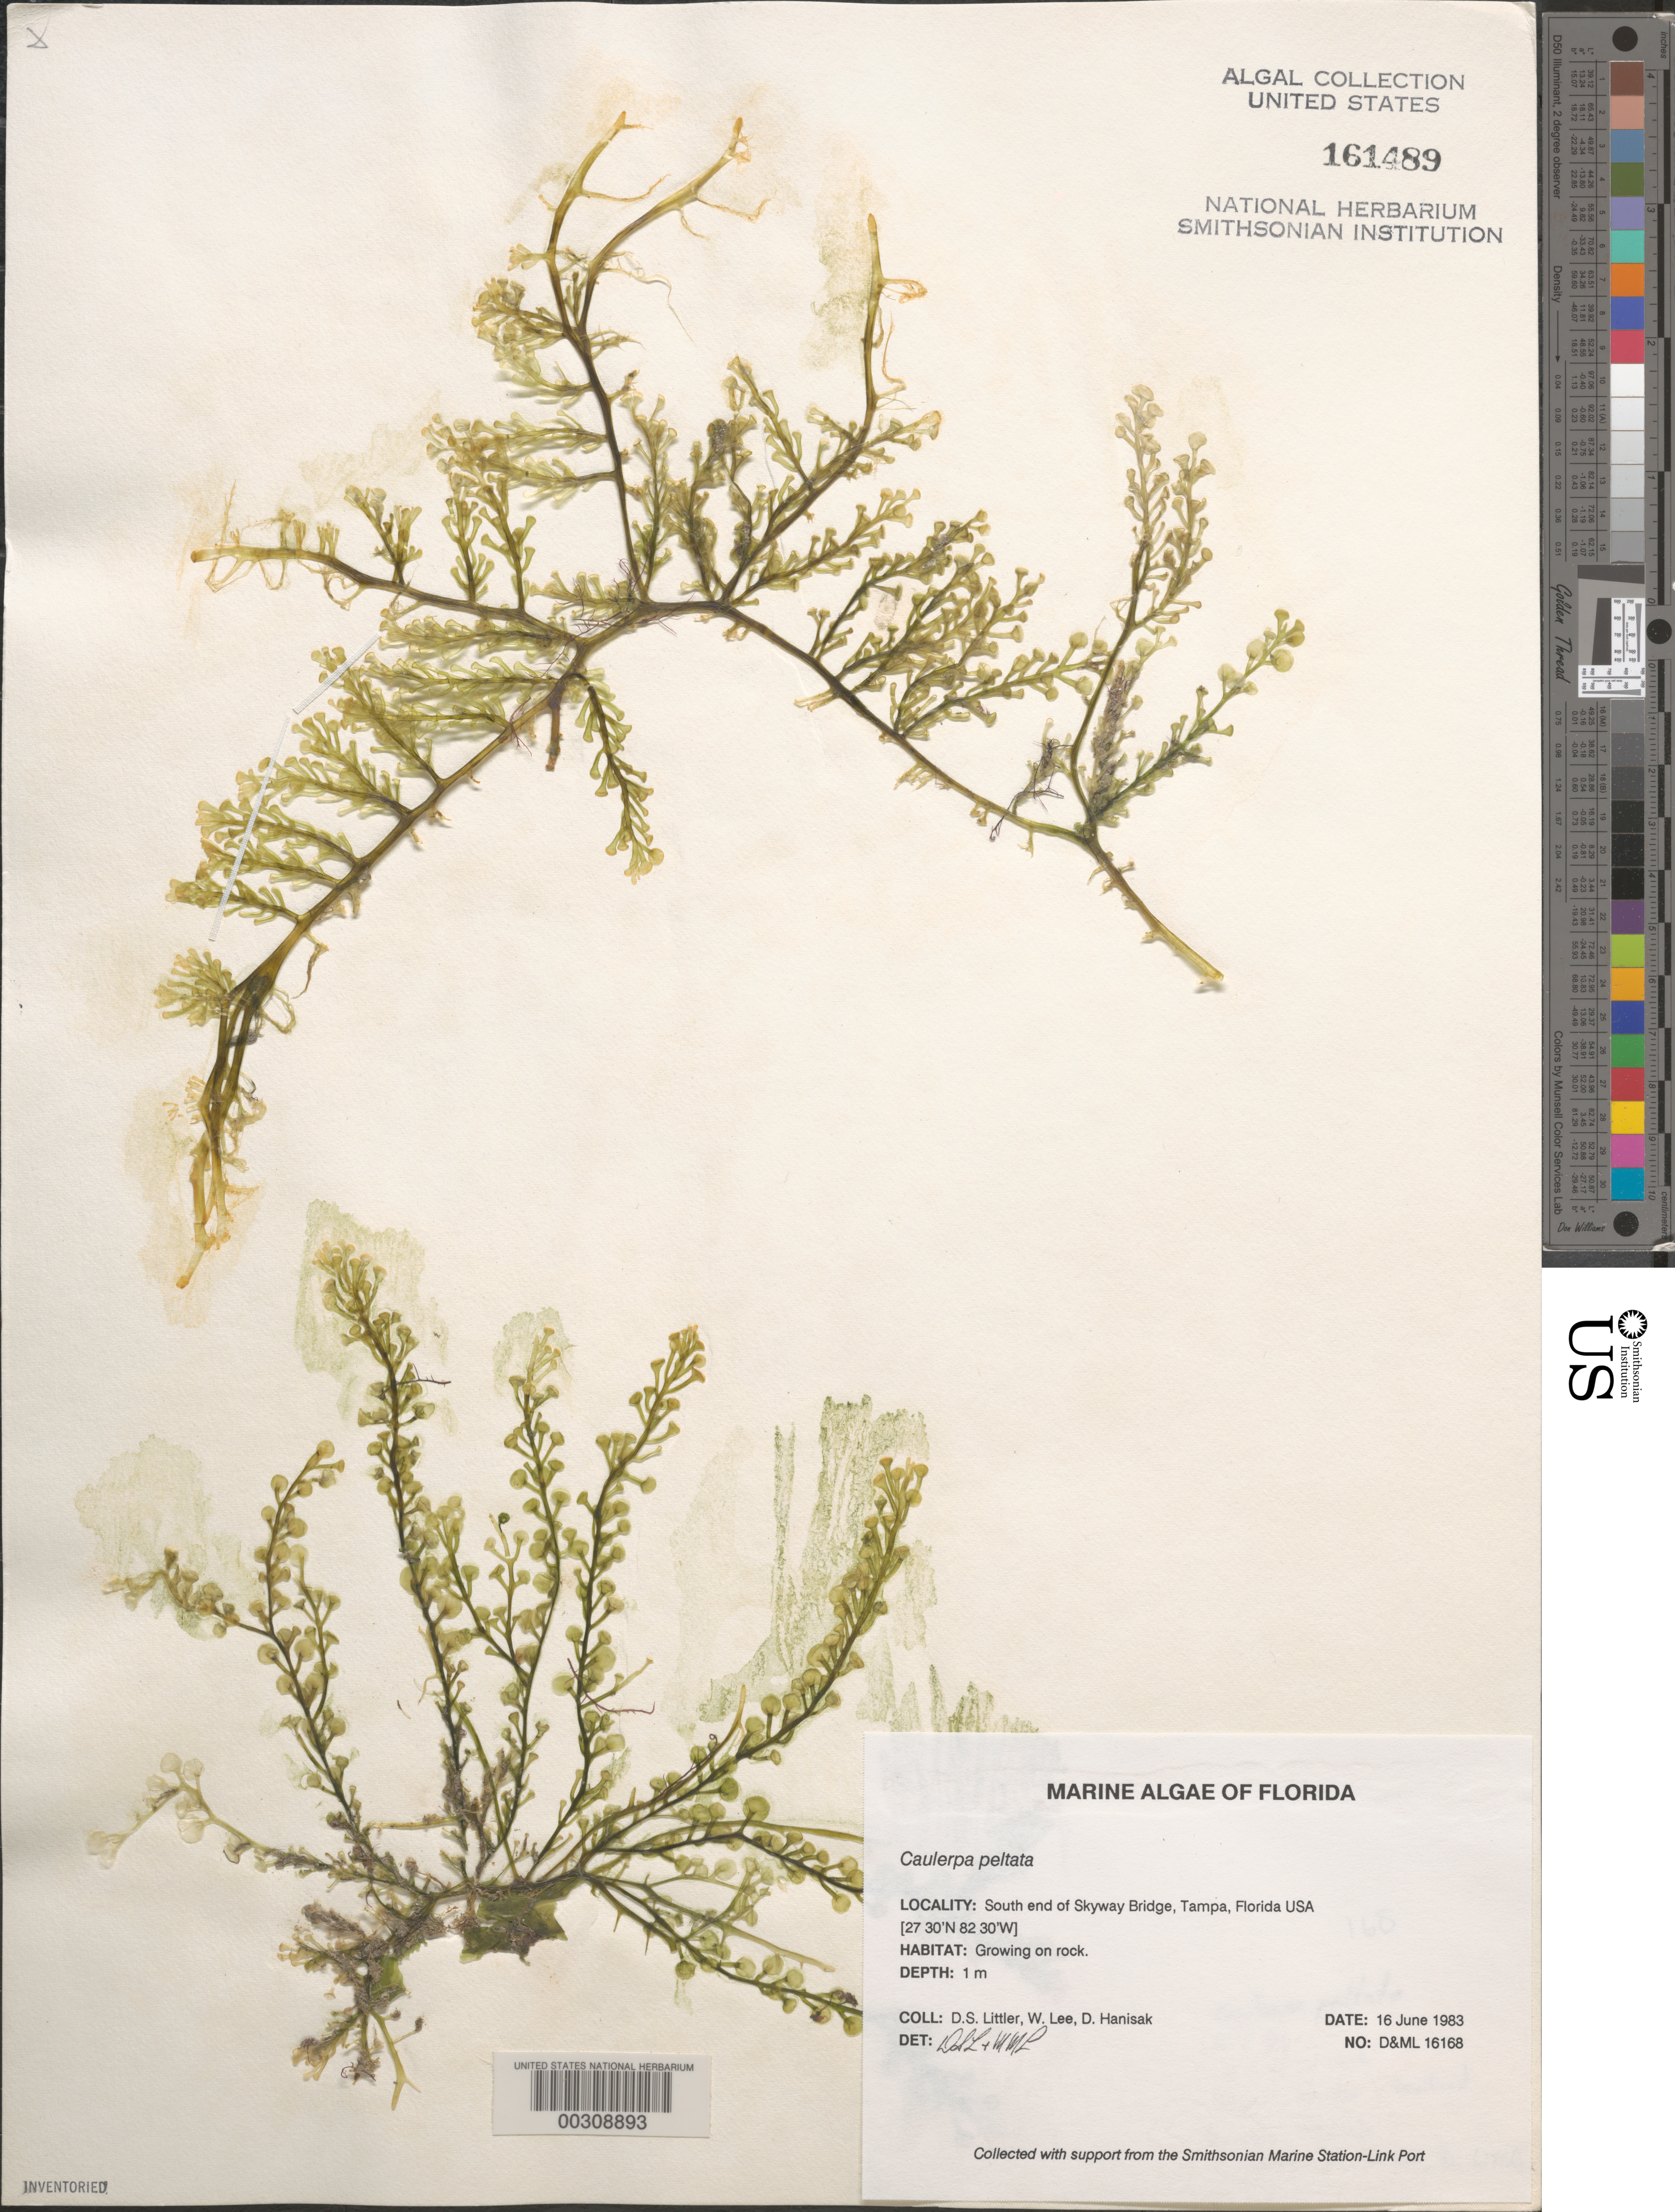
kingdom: Plantae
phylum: Chlorophyta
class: Ulvophyceae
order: Ulvales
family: Ulvaceae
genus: Ulva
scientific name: Ulva linza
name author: L.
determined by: Algae name updating Project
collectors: D. S. Littler, W. Lee & M. Hanisak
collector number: D&ML 16168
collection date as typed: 16 Jun 1983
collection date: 1983-06-16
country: United States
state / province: Florida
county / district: Hillsborough County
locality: Skyway Bridge, south end, Tampa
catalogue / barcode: US 161489